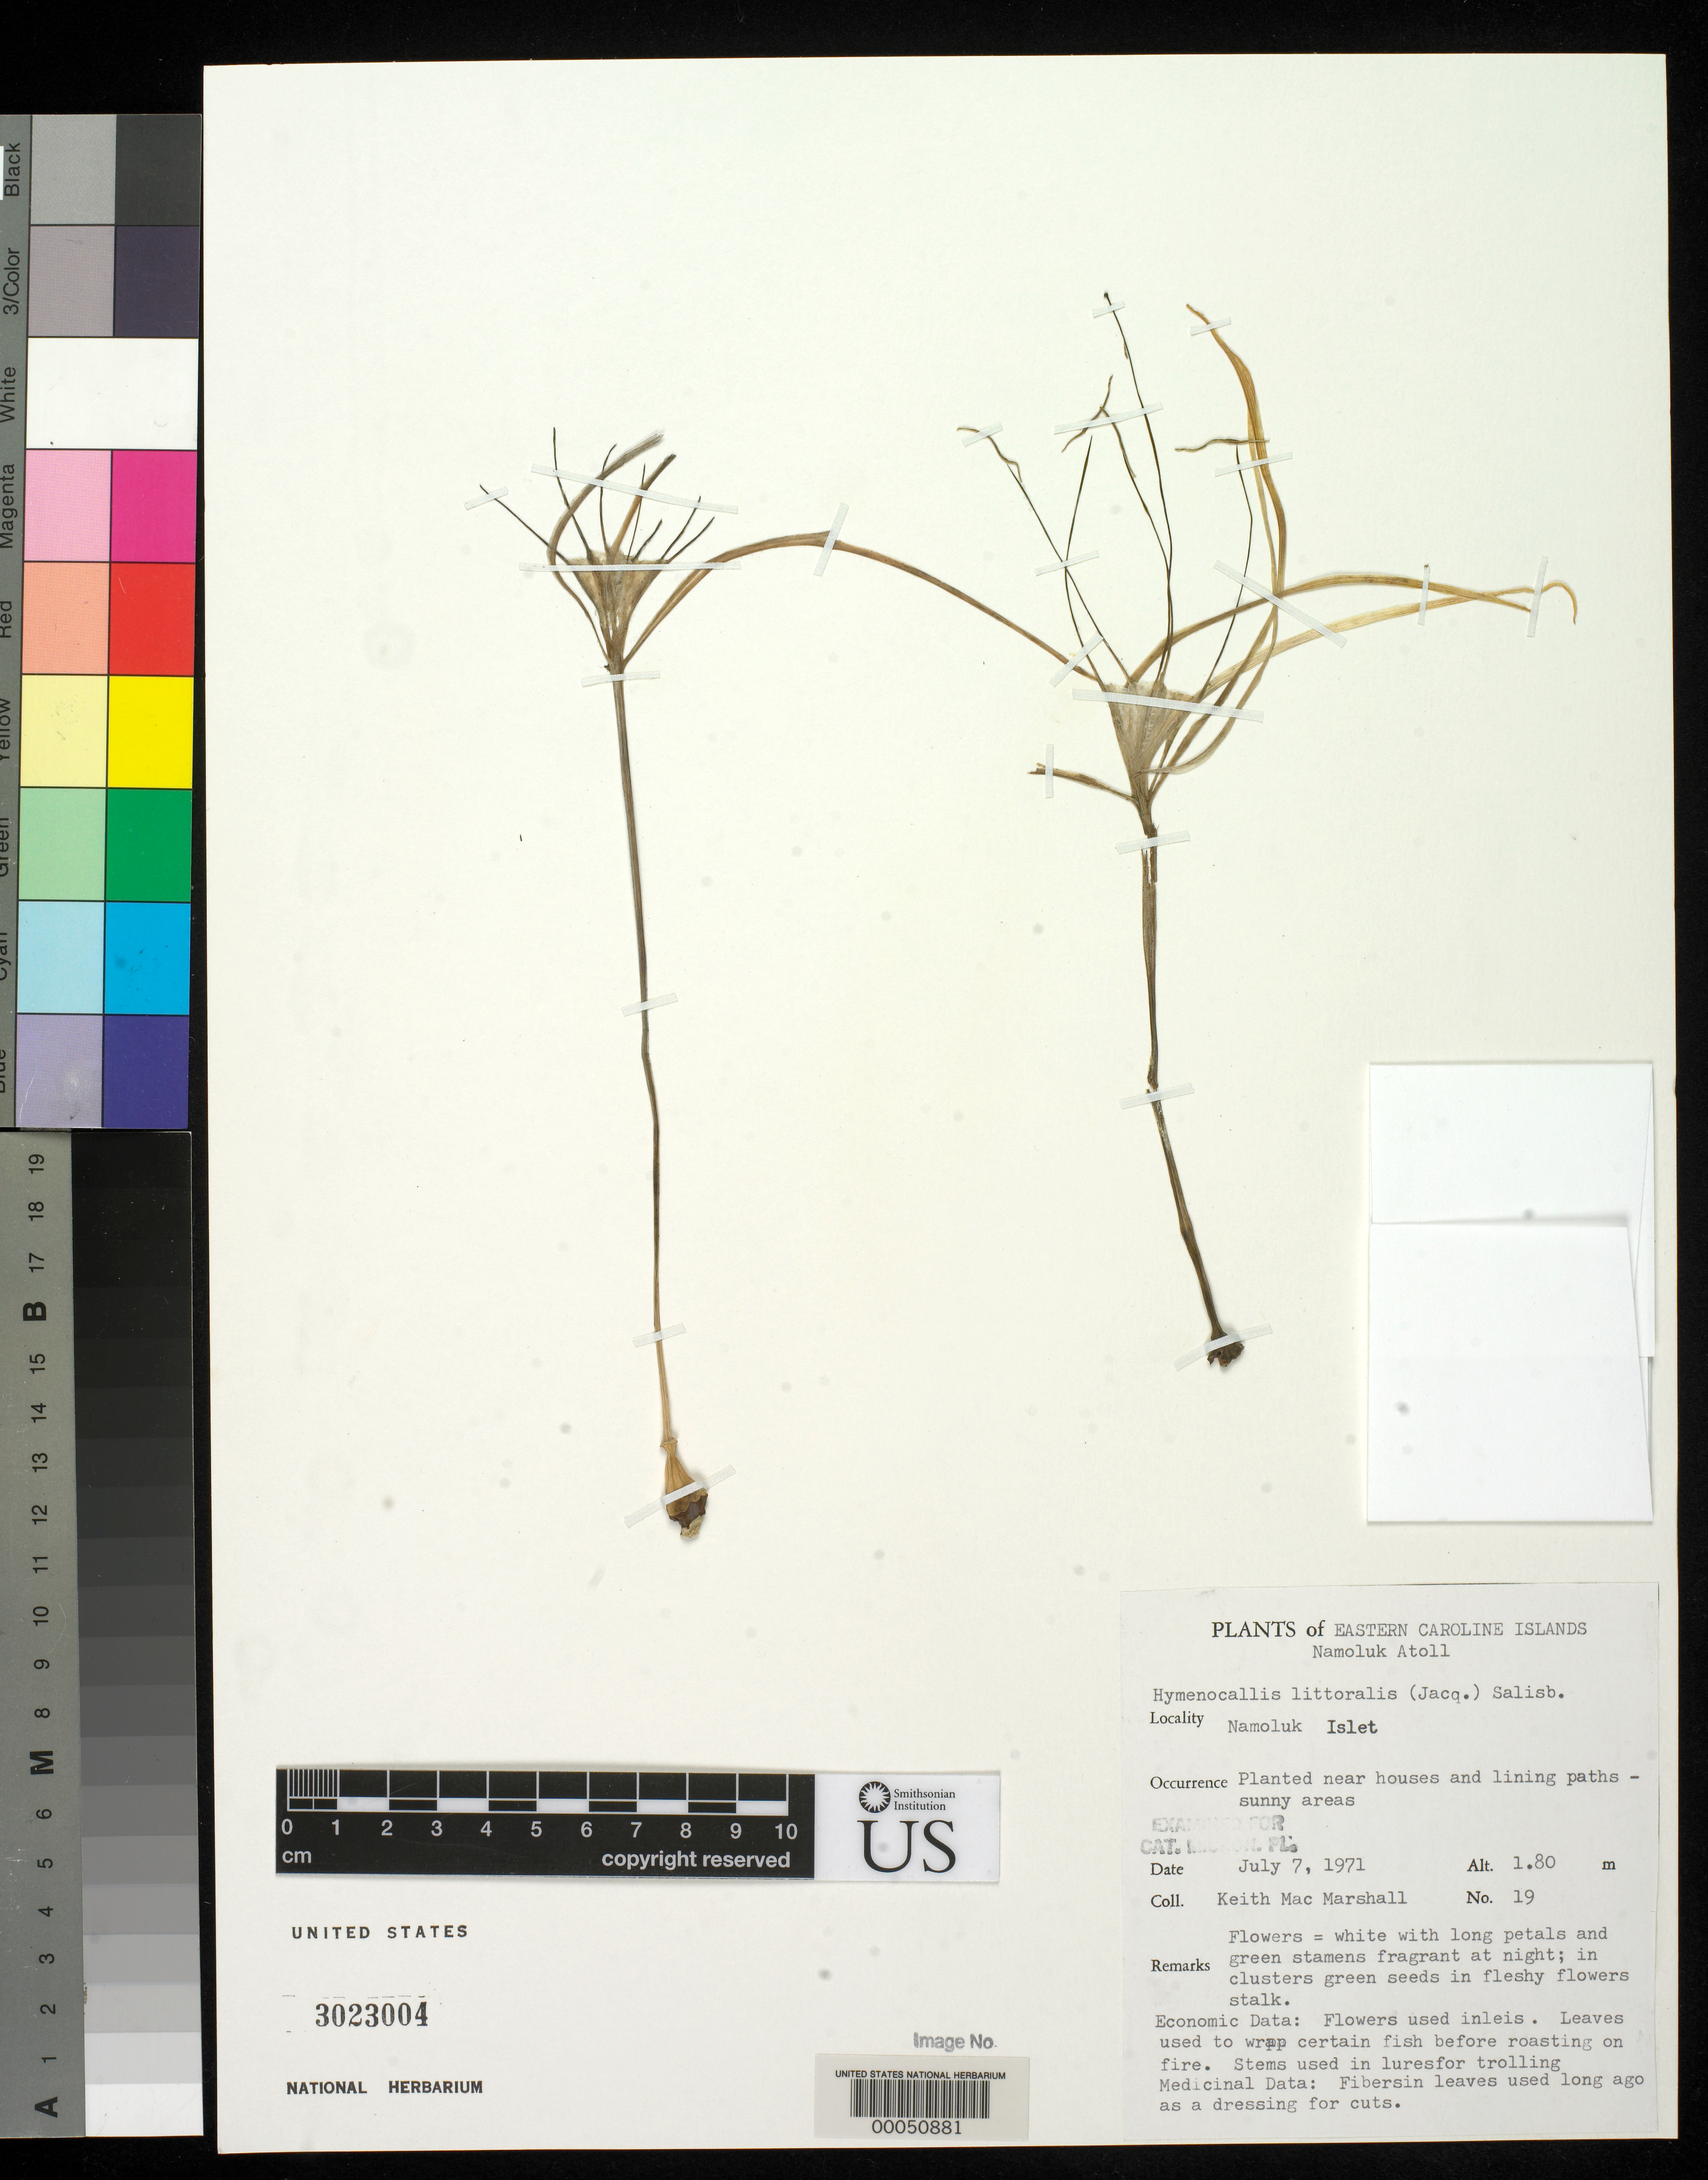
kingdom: Plantae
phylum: Tracheophyta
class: Liliopsida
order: Asparagales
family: Amaryllidaceae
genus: Hymenocallis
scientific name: Hymenocallis littoralis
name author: (Jacq.) Salisb.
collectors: K. Macmarshall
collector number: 19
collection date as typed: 07 Jul 1971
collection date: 1971-07-07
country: Micronesia, Federated States of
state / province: Truk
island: Namokuk [Namoluk] Atoll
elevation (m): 2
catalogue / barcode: US 3023004